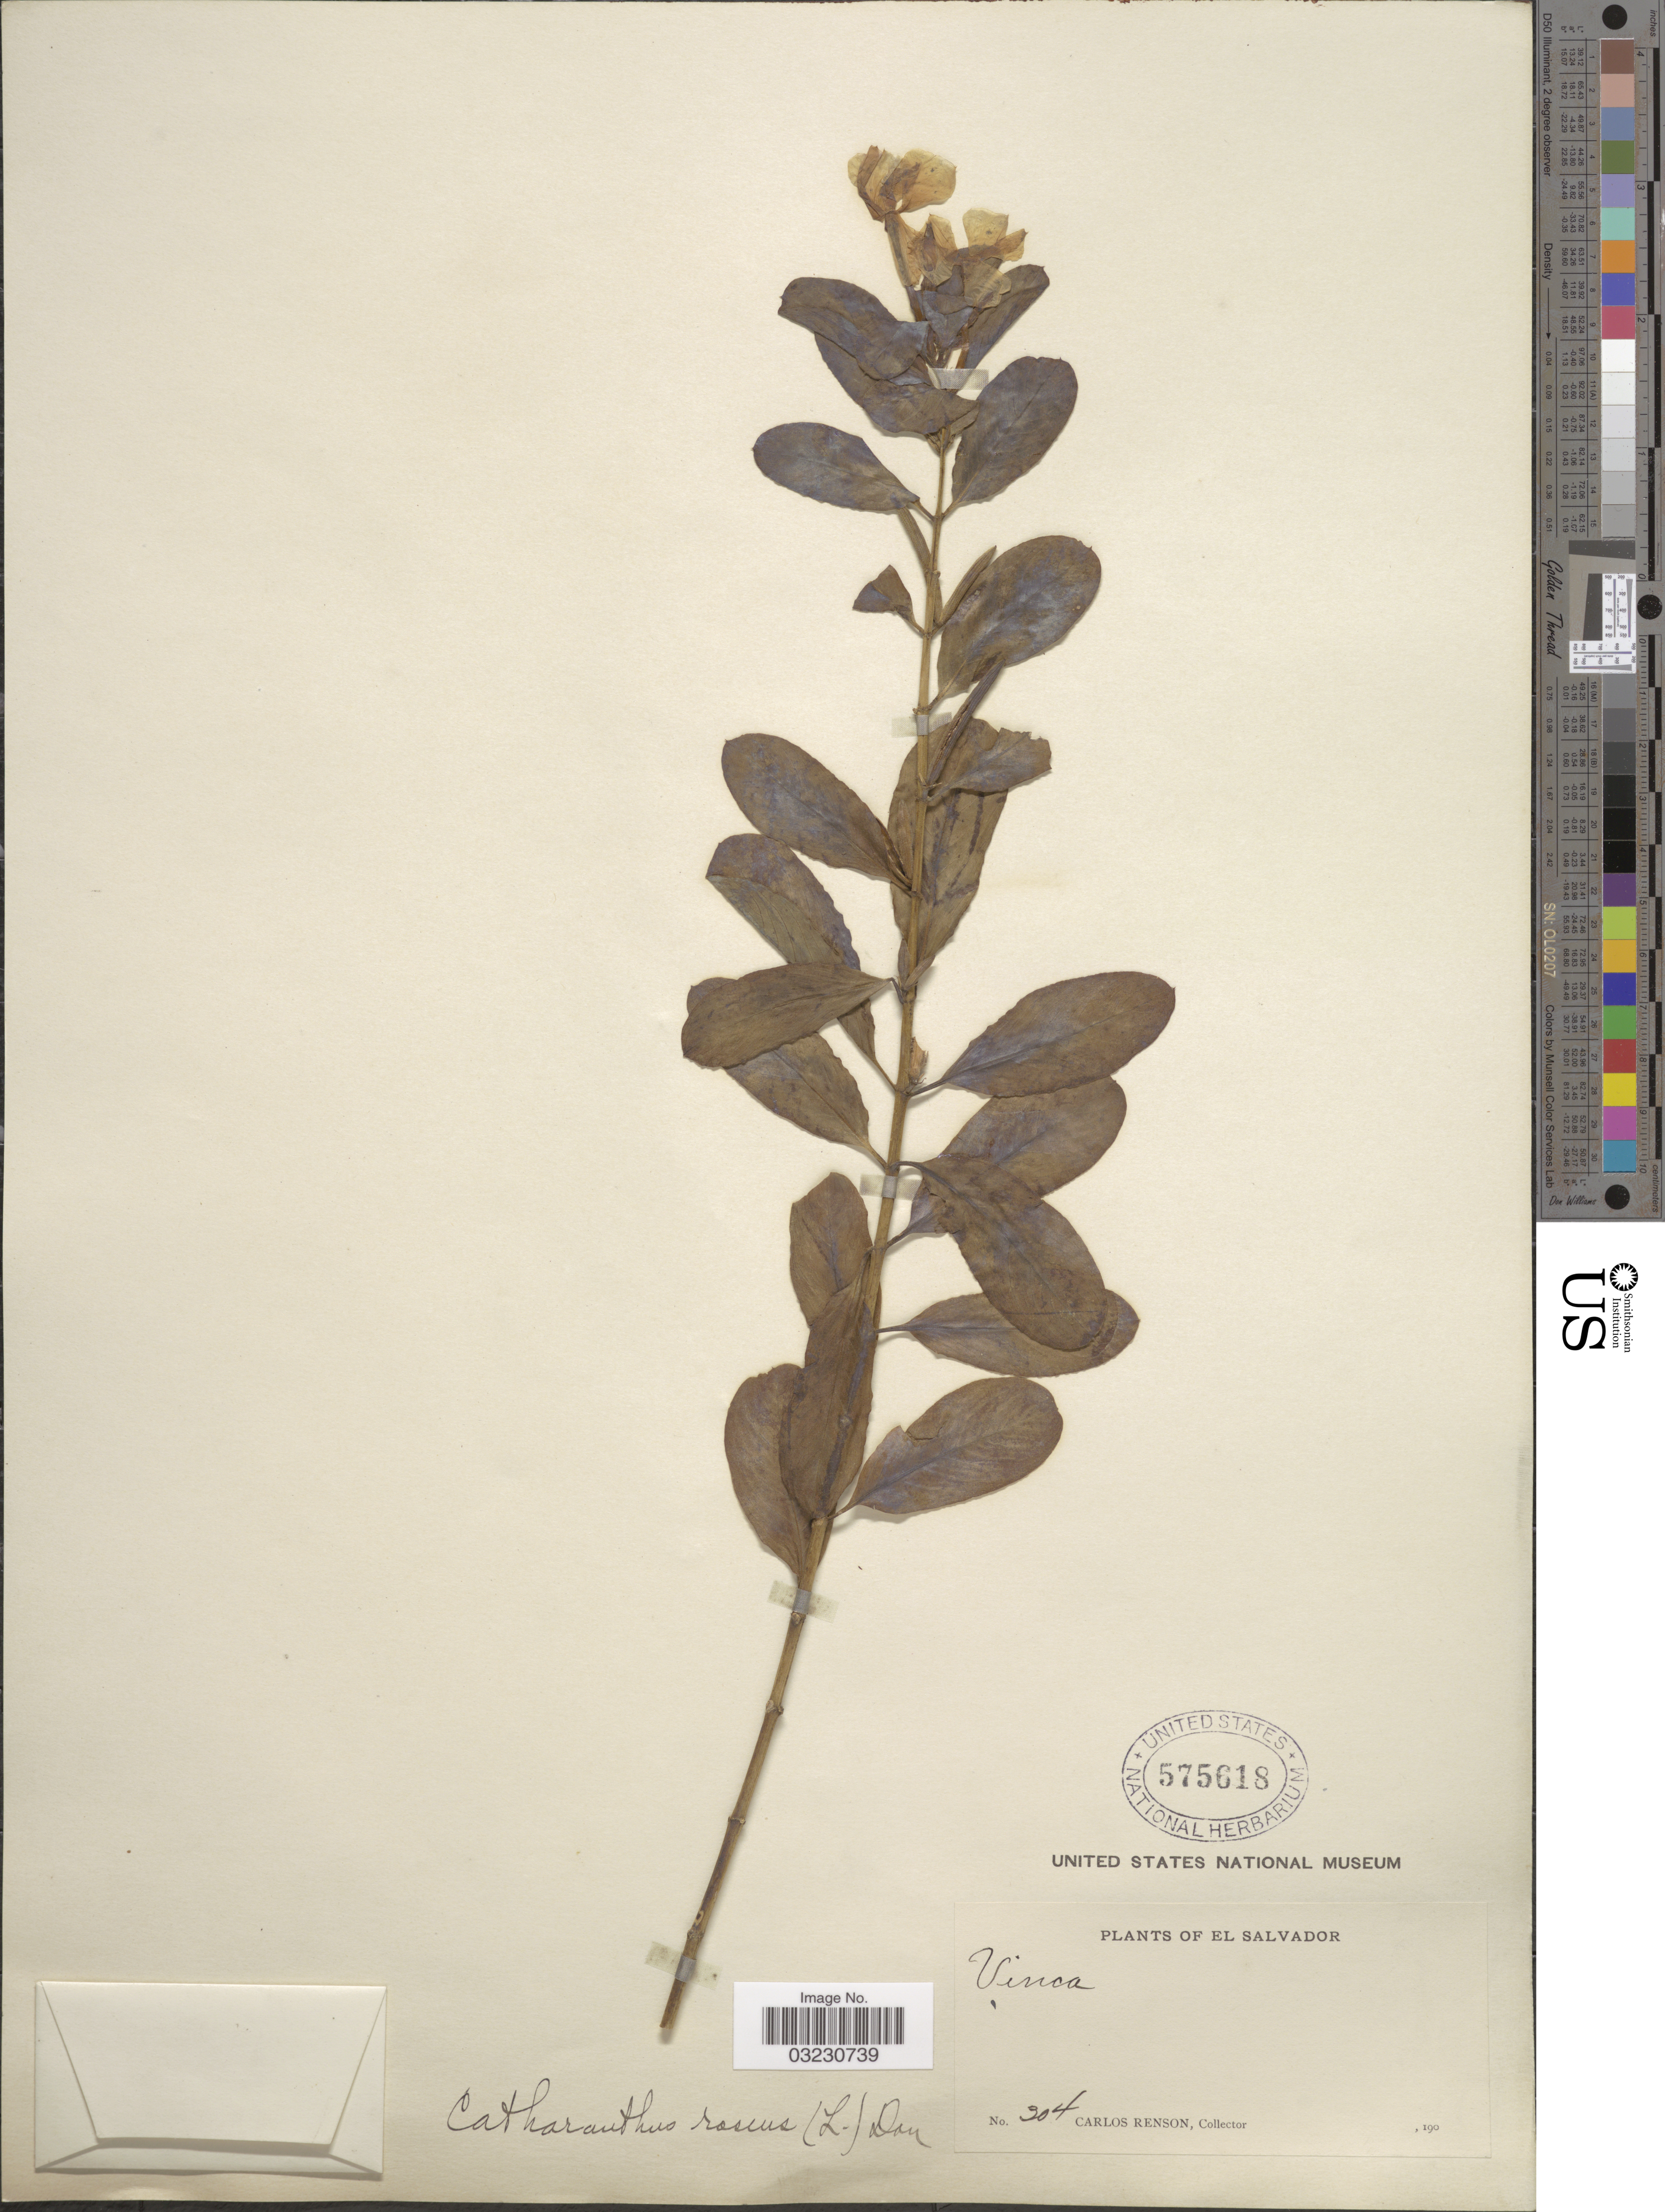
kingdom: Plantae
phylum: Tracheophyta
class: Magnoliopsida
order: Gentianales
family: Apocynaceae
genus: Catharanthus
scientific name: Catharanthus roseus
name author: (L.) G. Don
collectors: C. Renson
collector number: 304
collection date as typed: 190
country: El Salvador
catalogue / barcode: US 575618